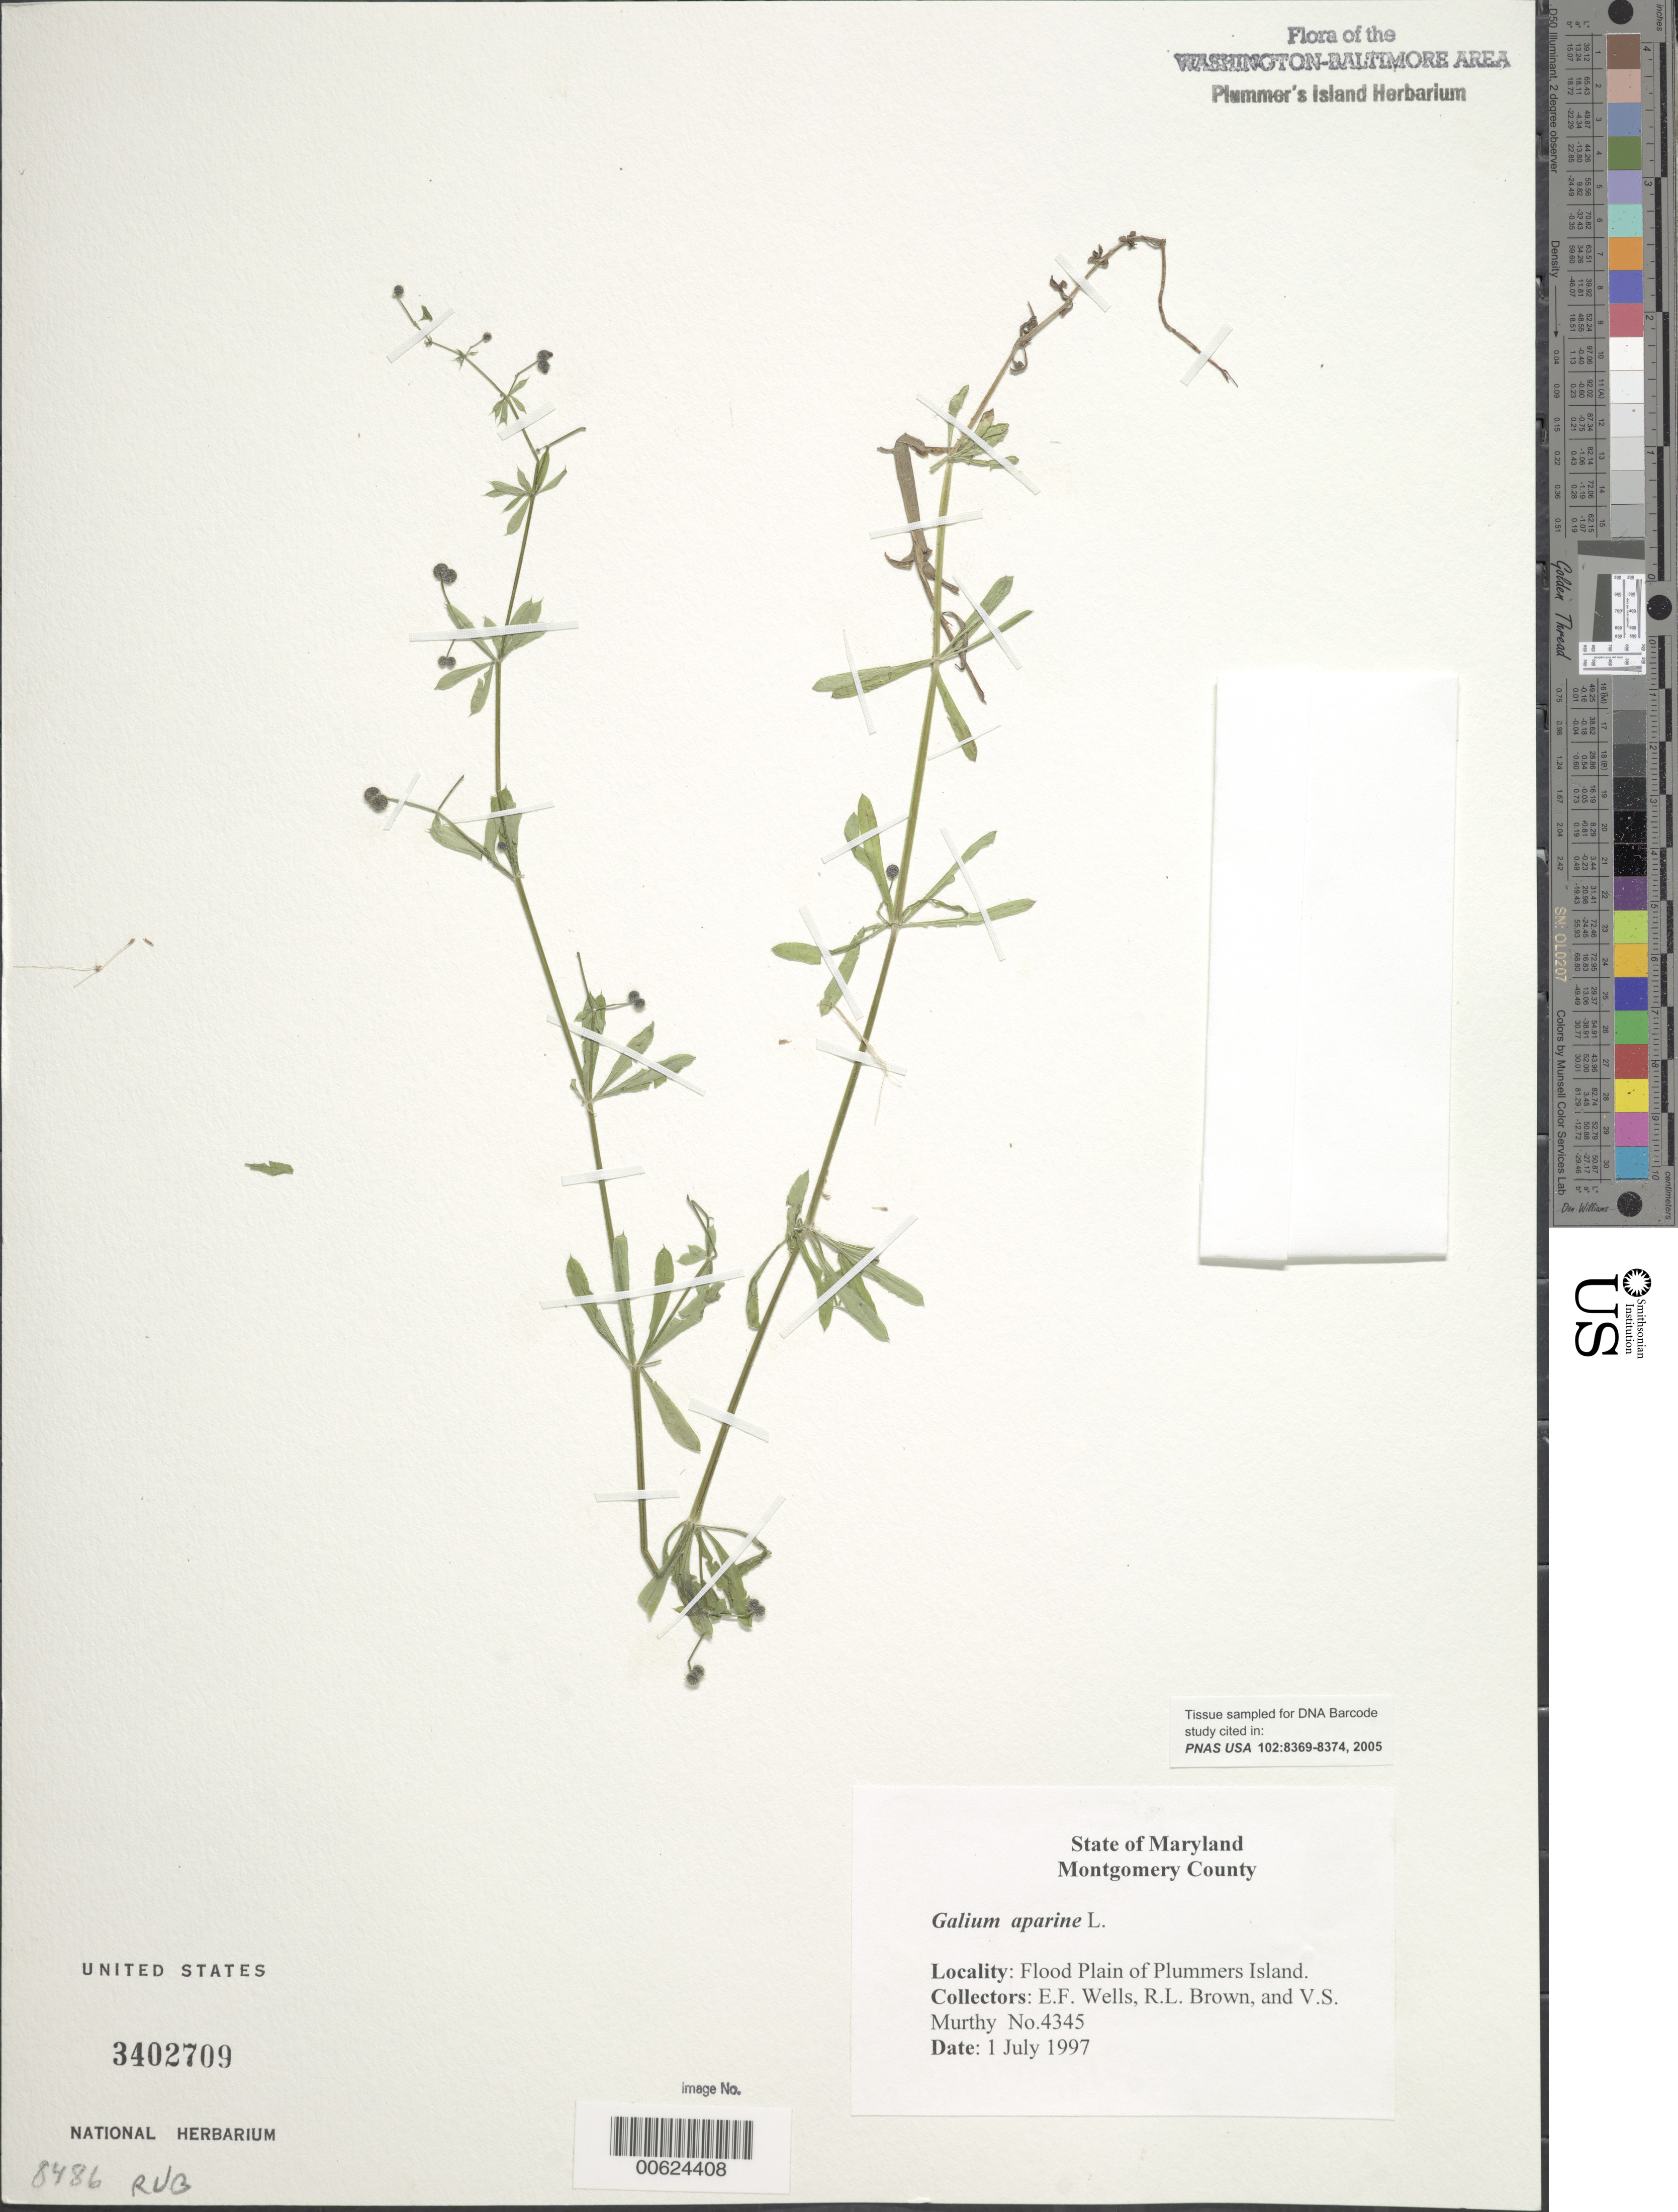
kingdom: Plantae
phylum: Tracheophyta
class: Magnoliopsida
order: Gentianales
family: Rubiaceae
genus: Galium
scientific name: Galium aparine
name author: L.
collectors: E. F. Wells, R. L. Brown & V. S. Murthy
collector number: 4345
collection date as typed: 01 Jul 1997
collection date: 1997-07-01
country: United States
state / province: Maryland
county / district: Montgomery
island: Plummers Island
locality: Flood plain of Plummers Island Plummers Island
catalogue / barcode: US 3402709